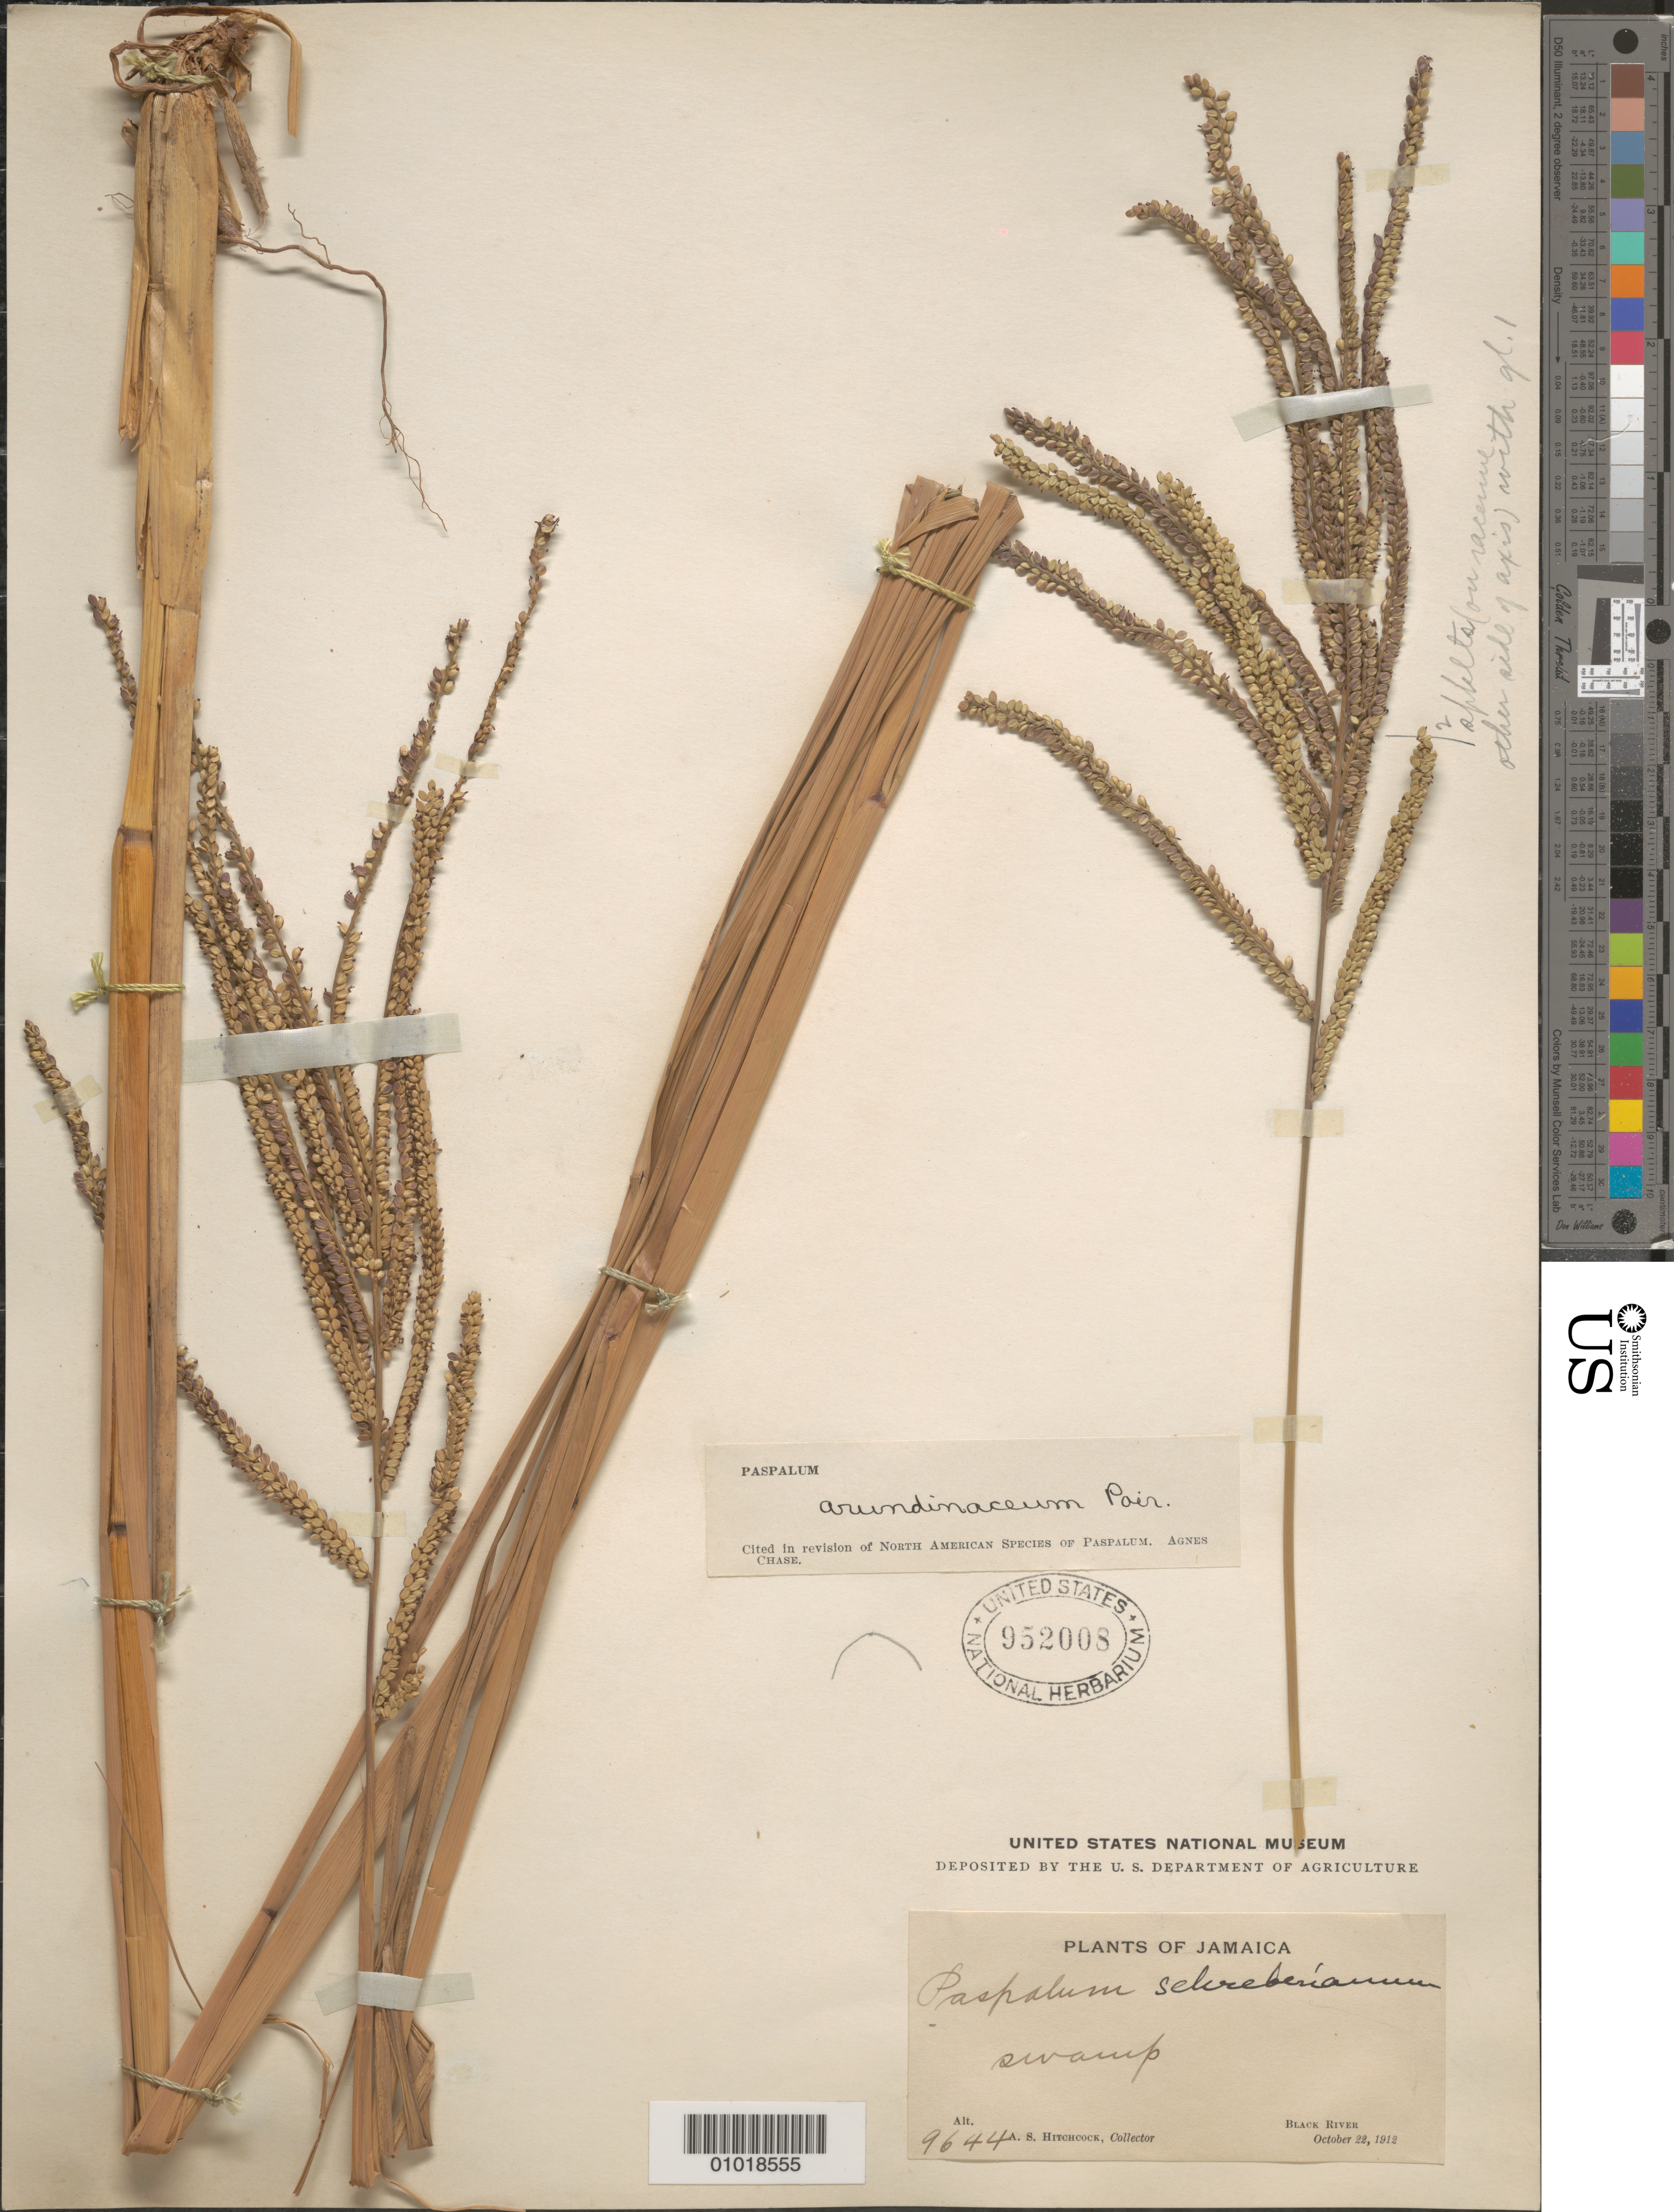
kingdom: Plantae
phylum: Tracheophyta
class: Liliopsida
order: Poales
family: Poaceae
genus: Paspalum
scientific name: Paspalum arundinaceum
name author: Poir.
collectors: A. S. Hitchcock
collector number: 9644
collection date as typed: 22 Oct 1912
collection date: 1912-10-22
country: Jamaica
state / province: Saint Elizabeth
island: Jamaica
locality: Black River, swamp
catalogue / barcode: US 952008